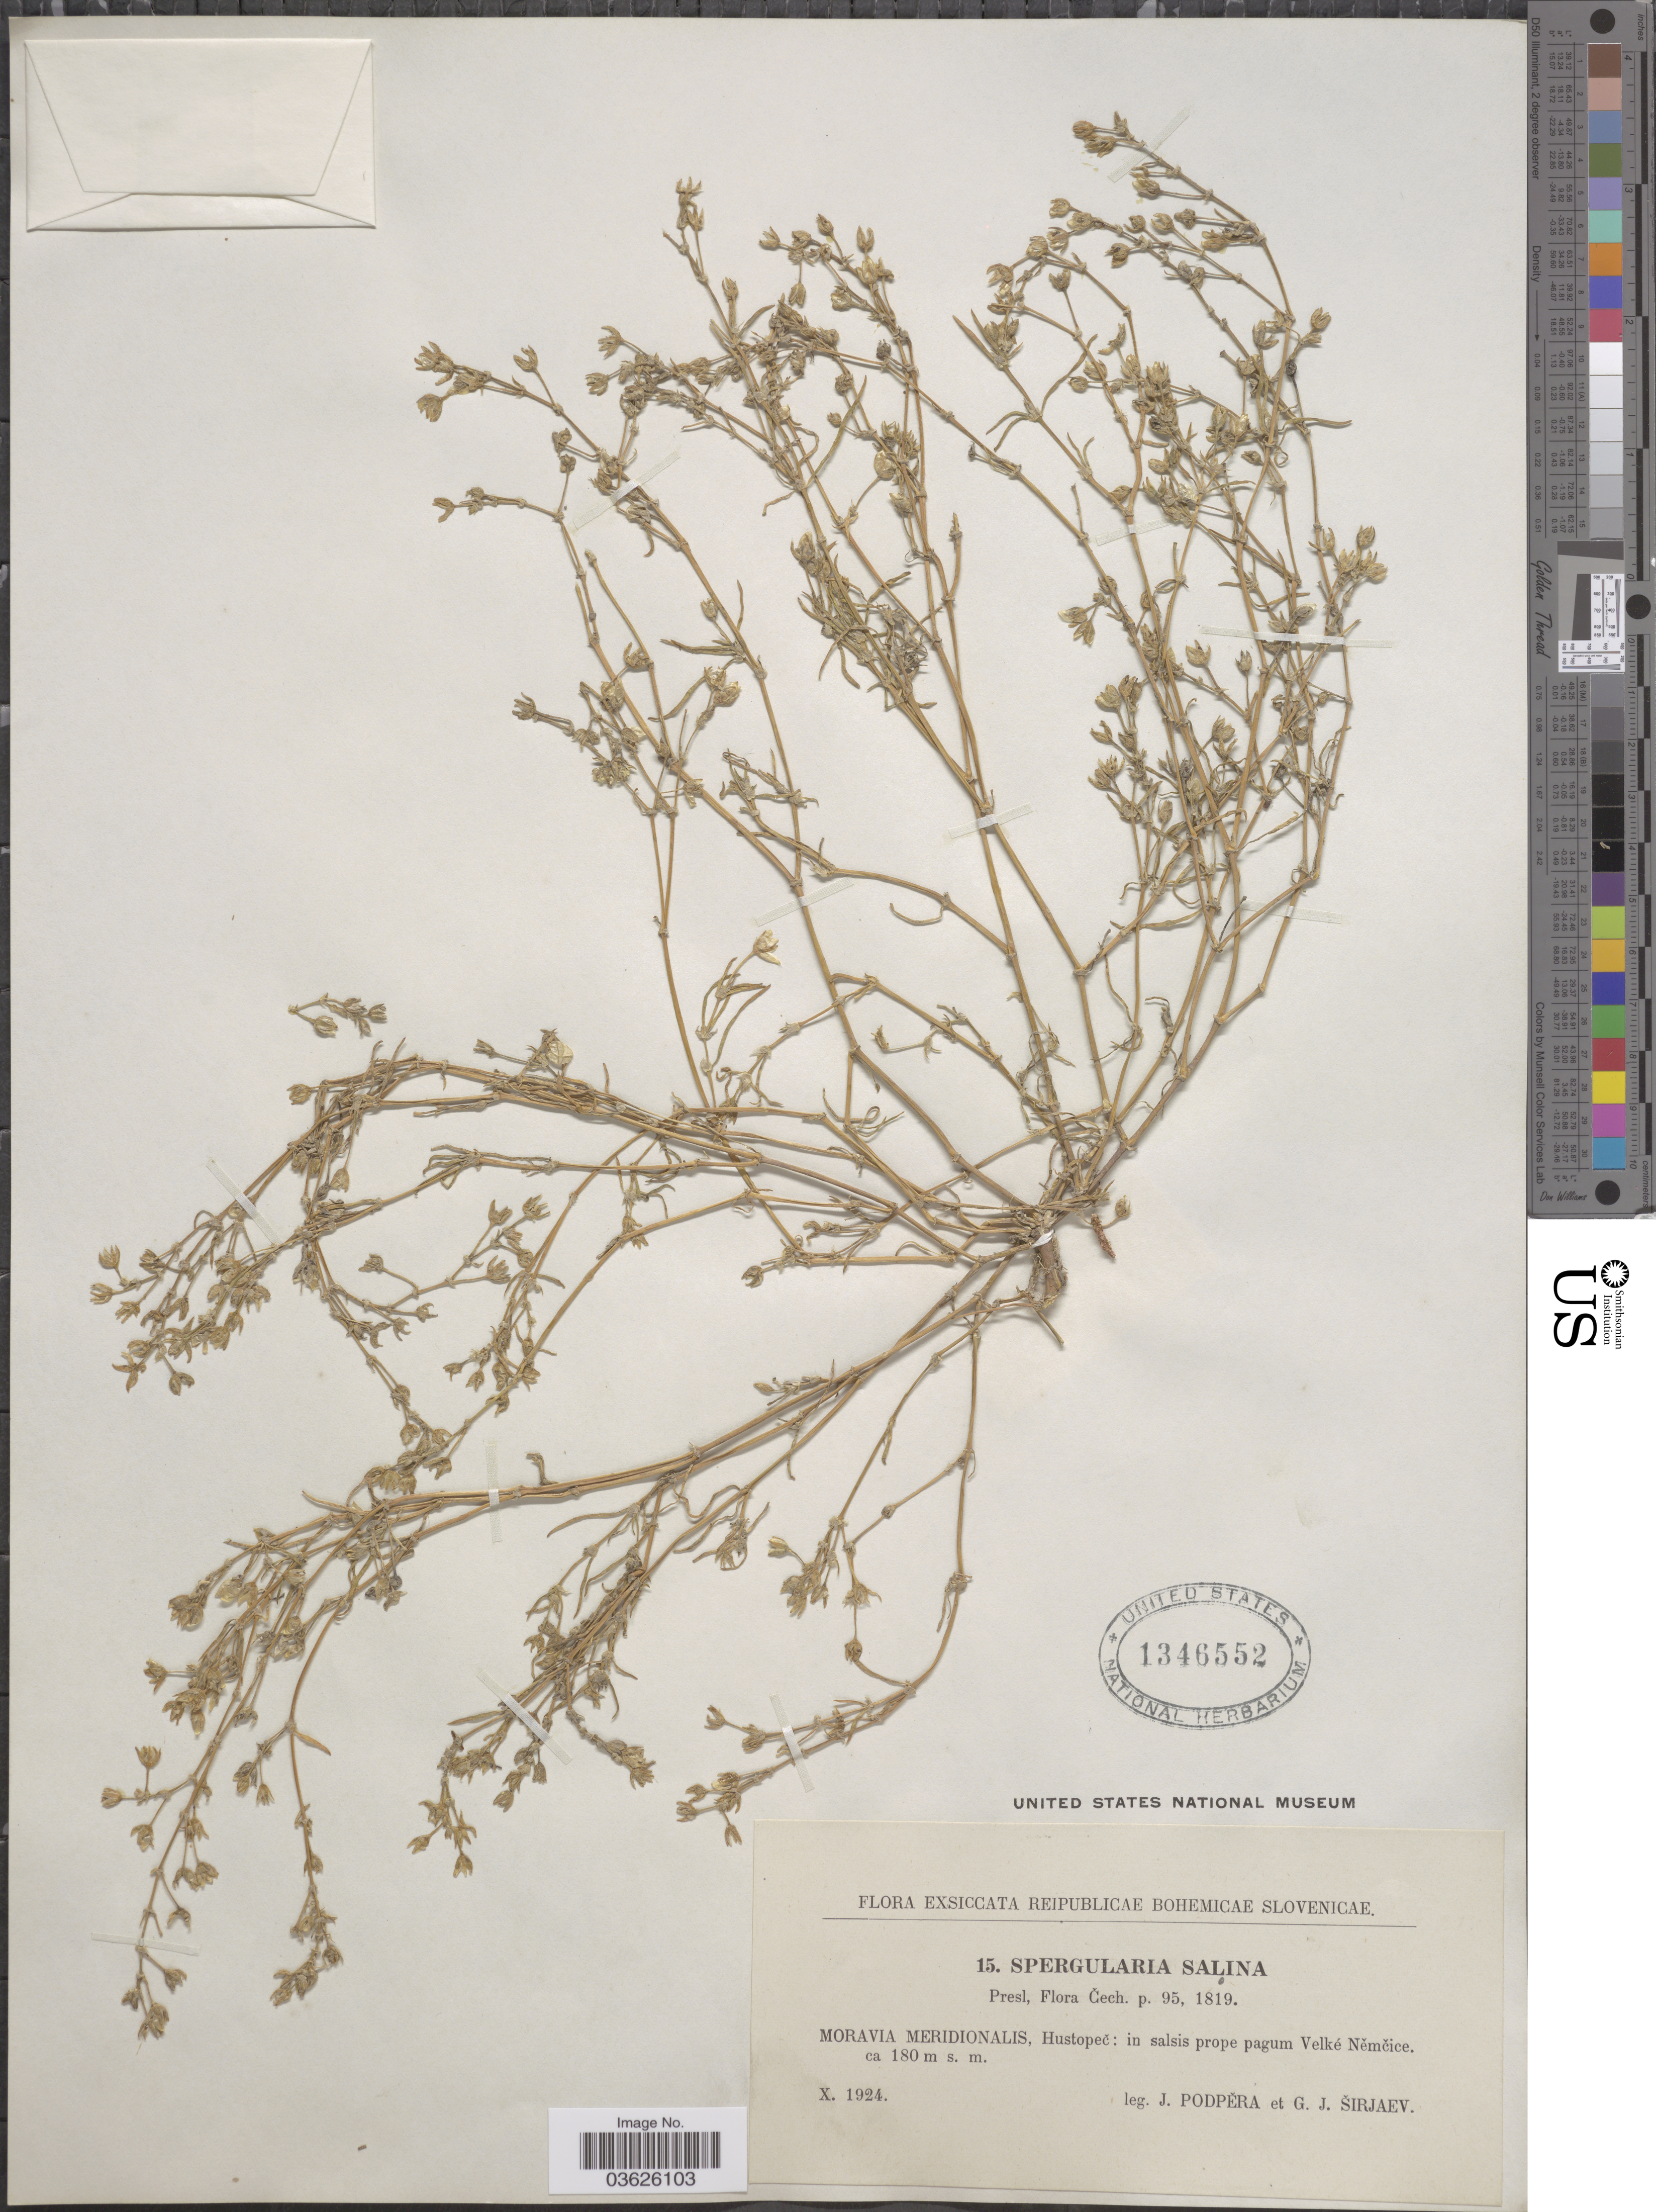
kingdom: Plantae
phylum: Tracheophyta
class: Magnoliopsida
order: Caryophyllales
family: Caryophyllaceae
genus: Tissa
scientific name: Tissa salina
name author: (J. Presl & C. Presl) Britton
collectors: J. Podpera & G. Širjaev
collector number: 15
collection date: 1924-10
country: Czechia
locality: Reipublicae Bohemicae Slovenicae. Moravia Meridionalis, hustopec: in salsis prope pagum Velké Němčice.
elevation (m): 180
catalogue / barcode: US 1346552